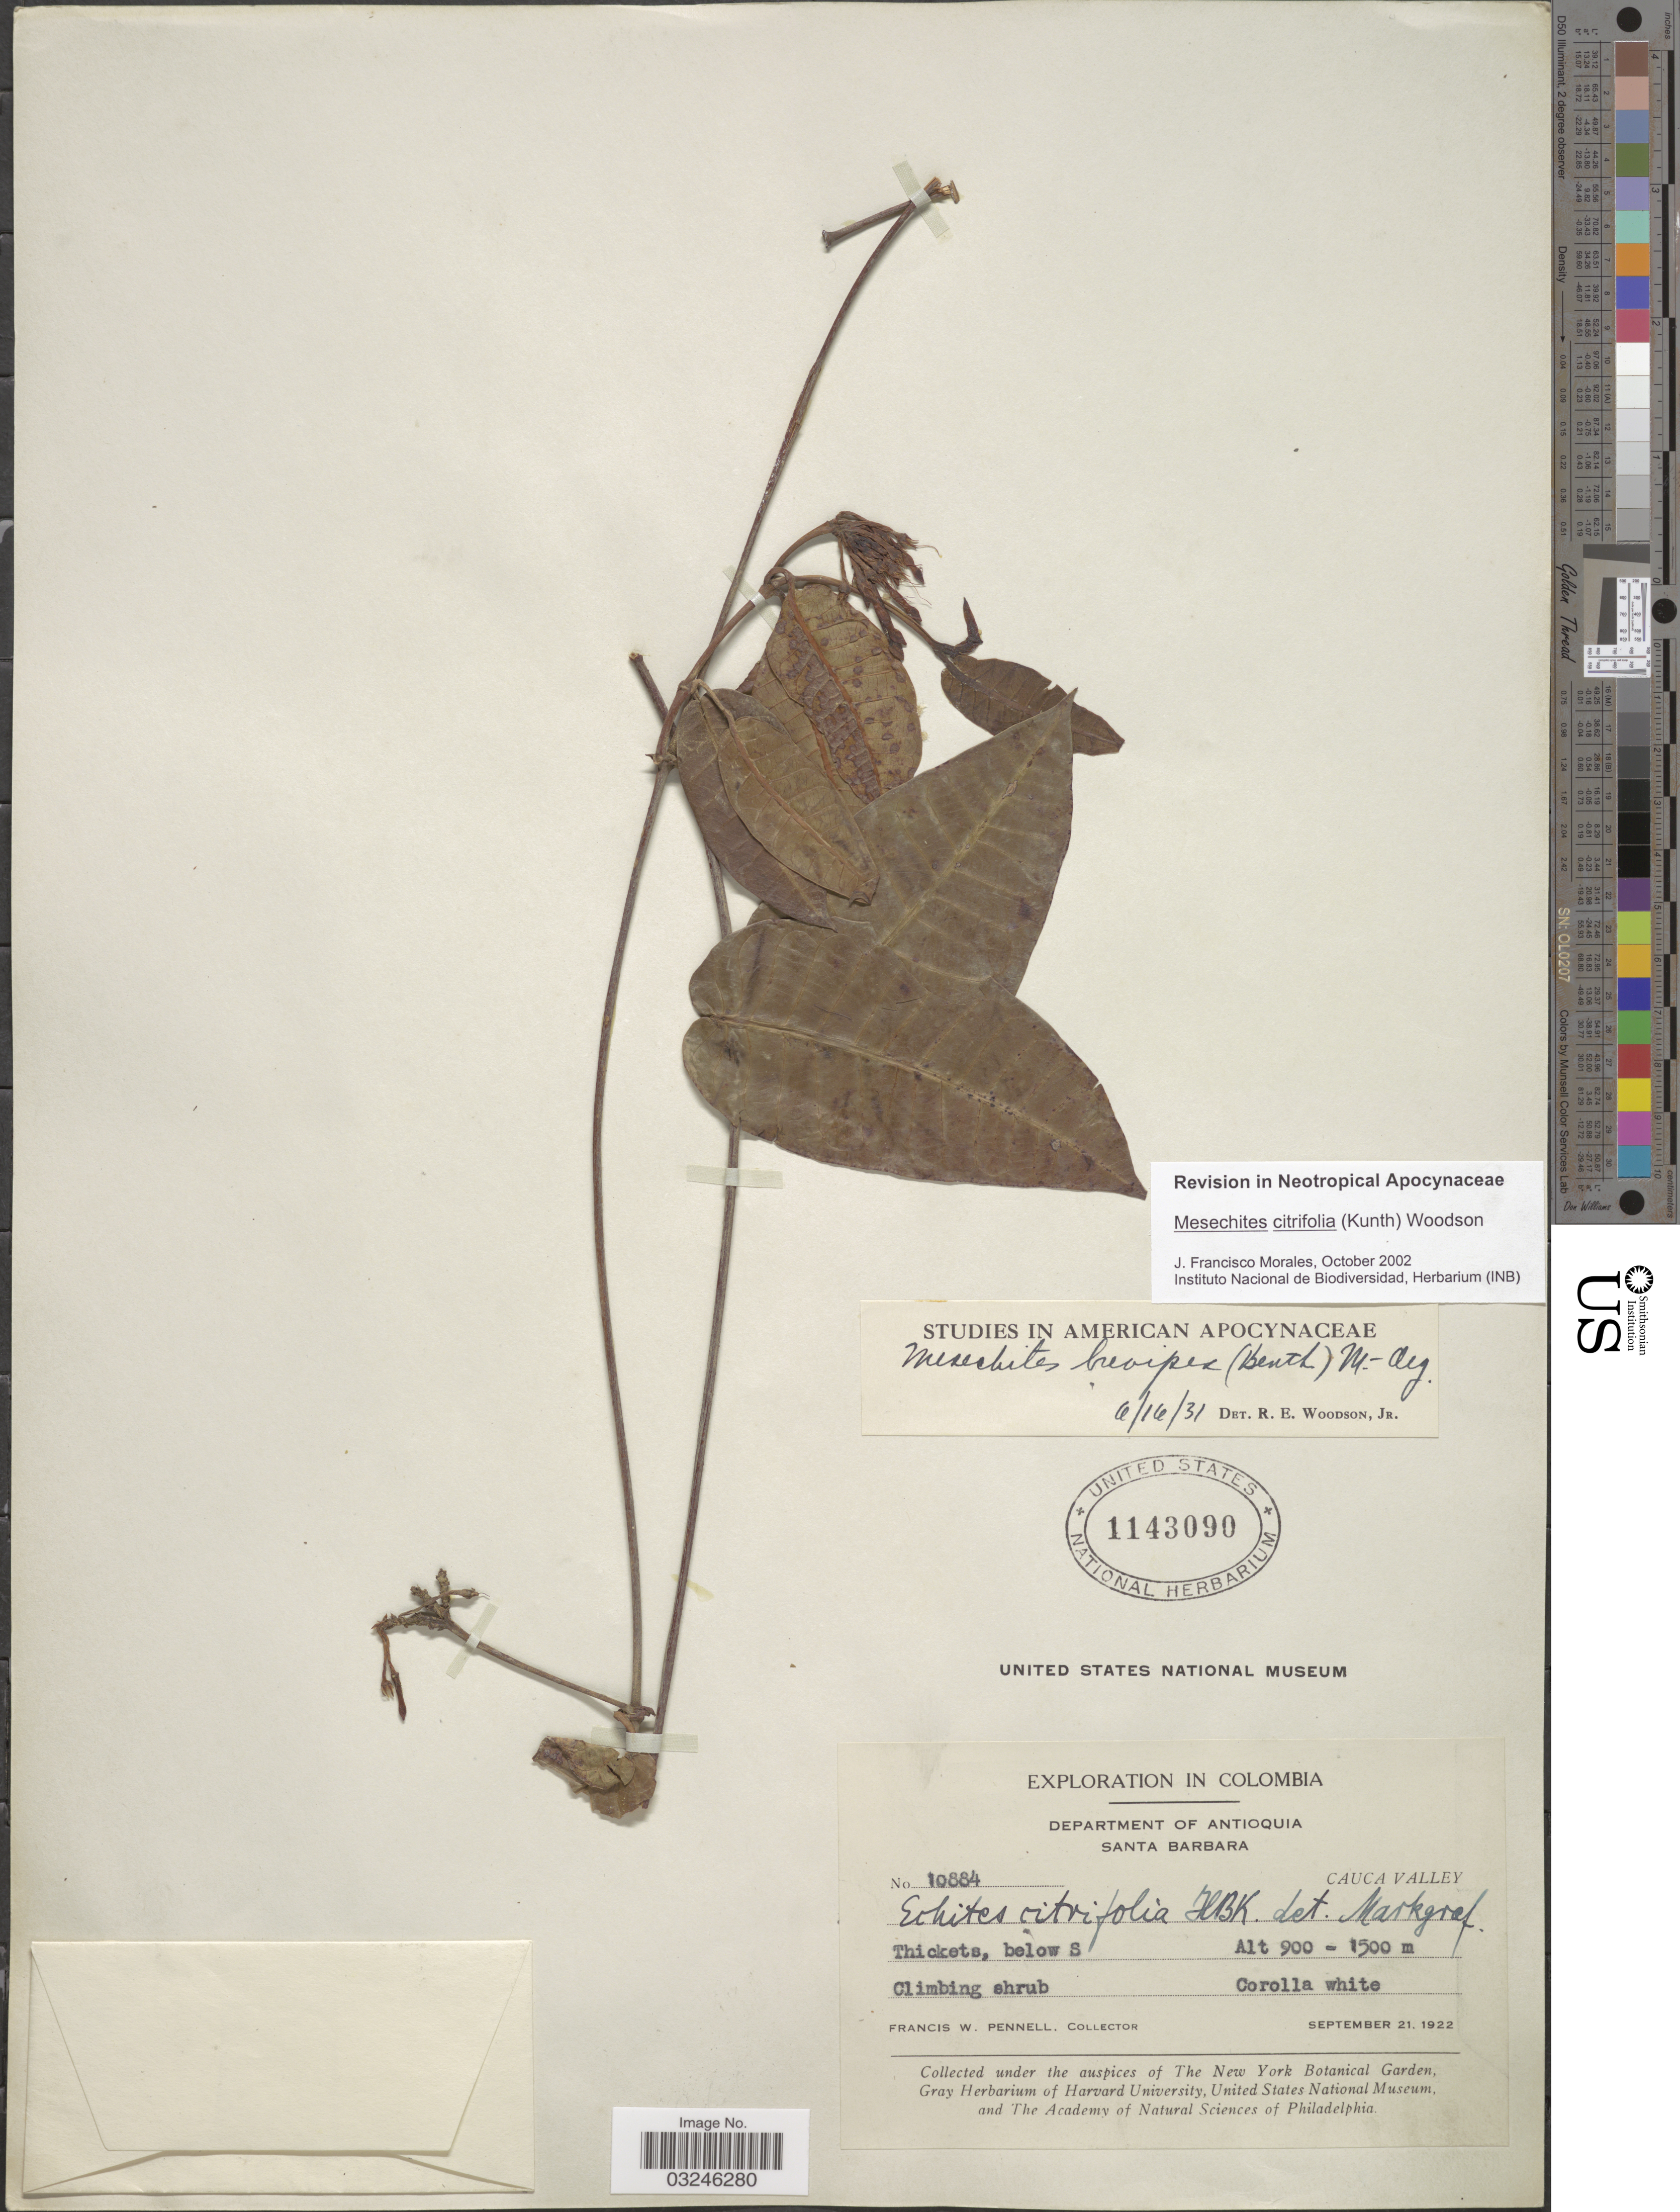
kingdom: Plantae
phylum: Tracheophyta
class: Magnoliopsida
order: Gentianales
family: Apocynaceae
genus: Mesechites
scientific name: Mesechites citrifolius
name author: (Kunth) Woodson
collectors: F. W. Pennell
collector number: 10884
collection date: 1922-09-21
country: Colombia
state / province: Antioquia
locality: Department of Antioquia. Santa Barbara. Cauca Valley. Below S.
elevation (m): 900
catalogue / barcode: US 1143090